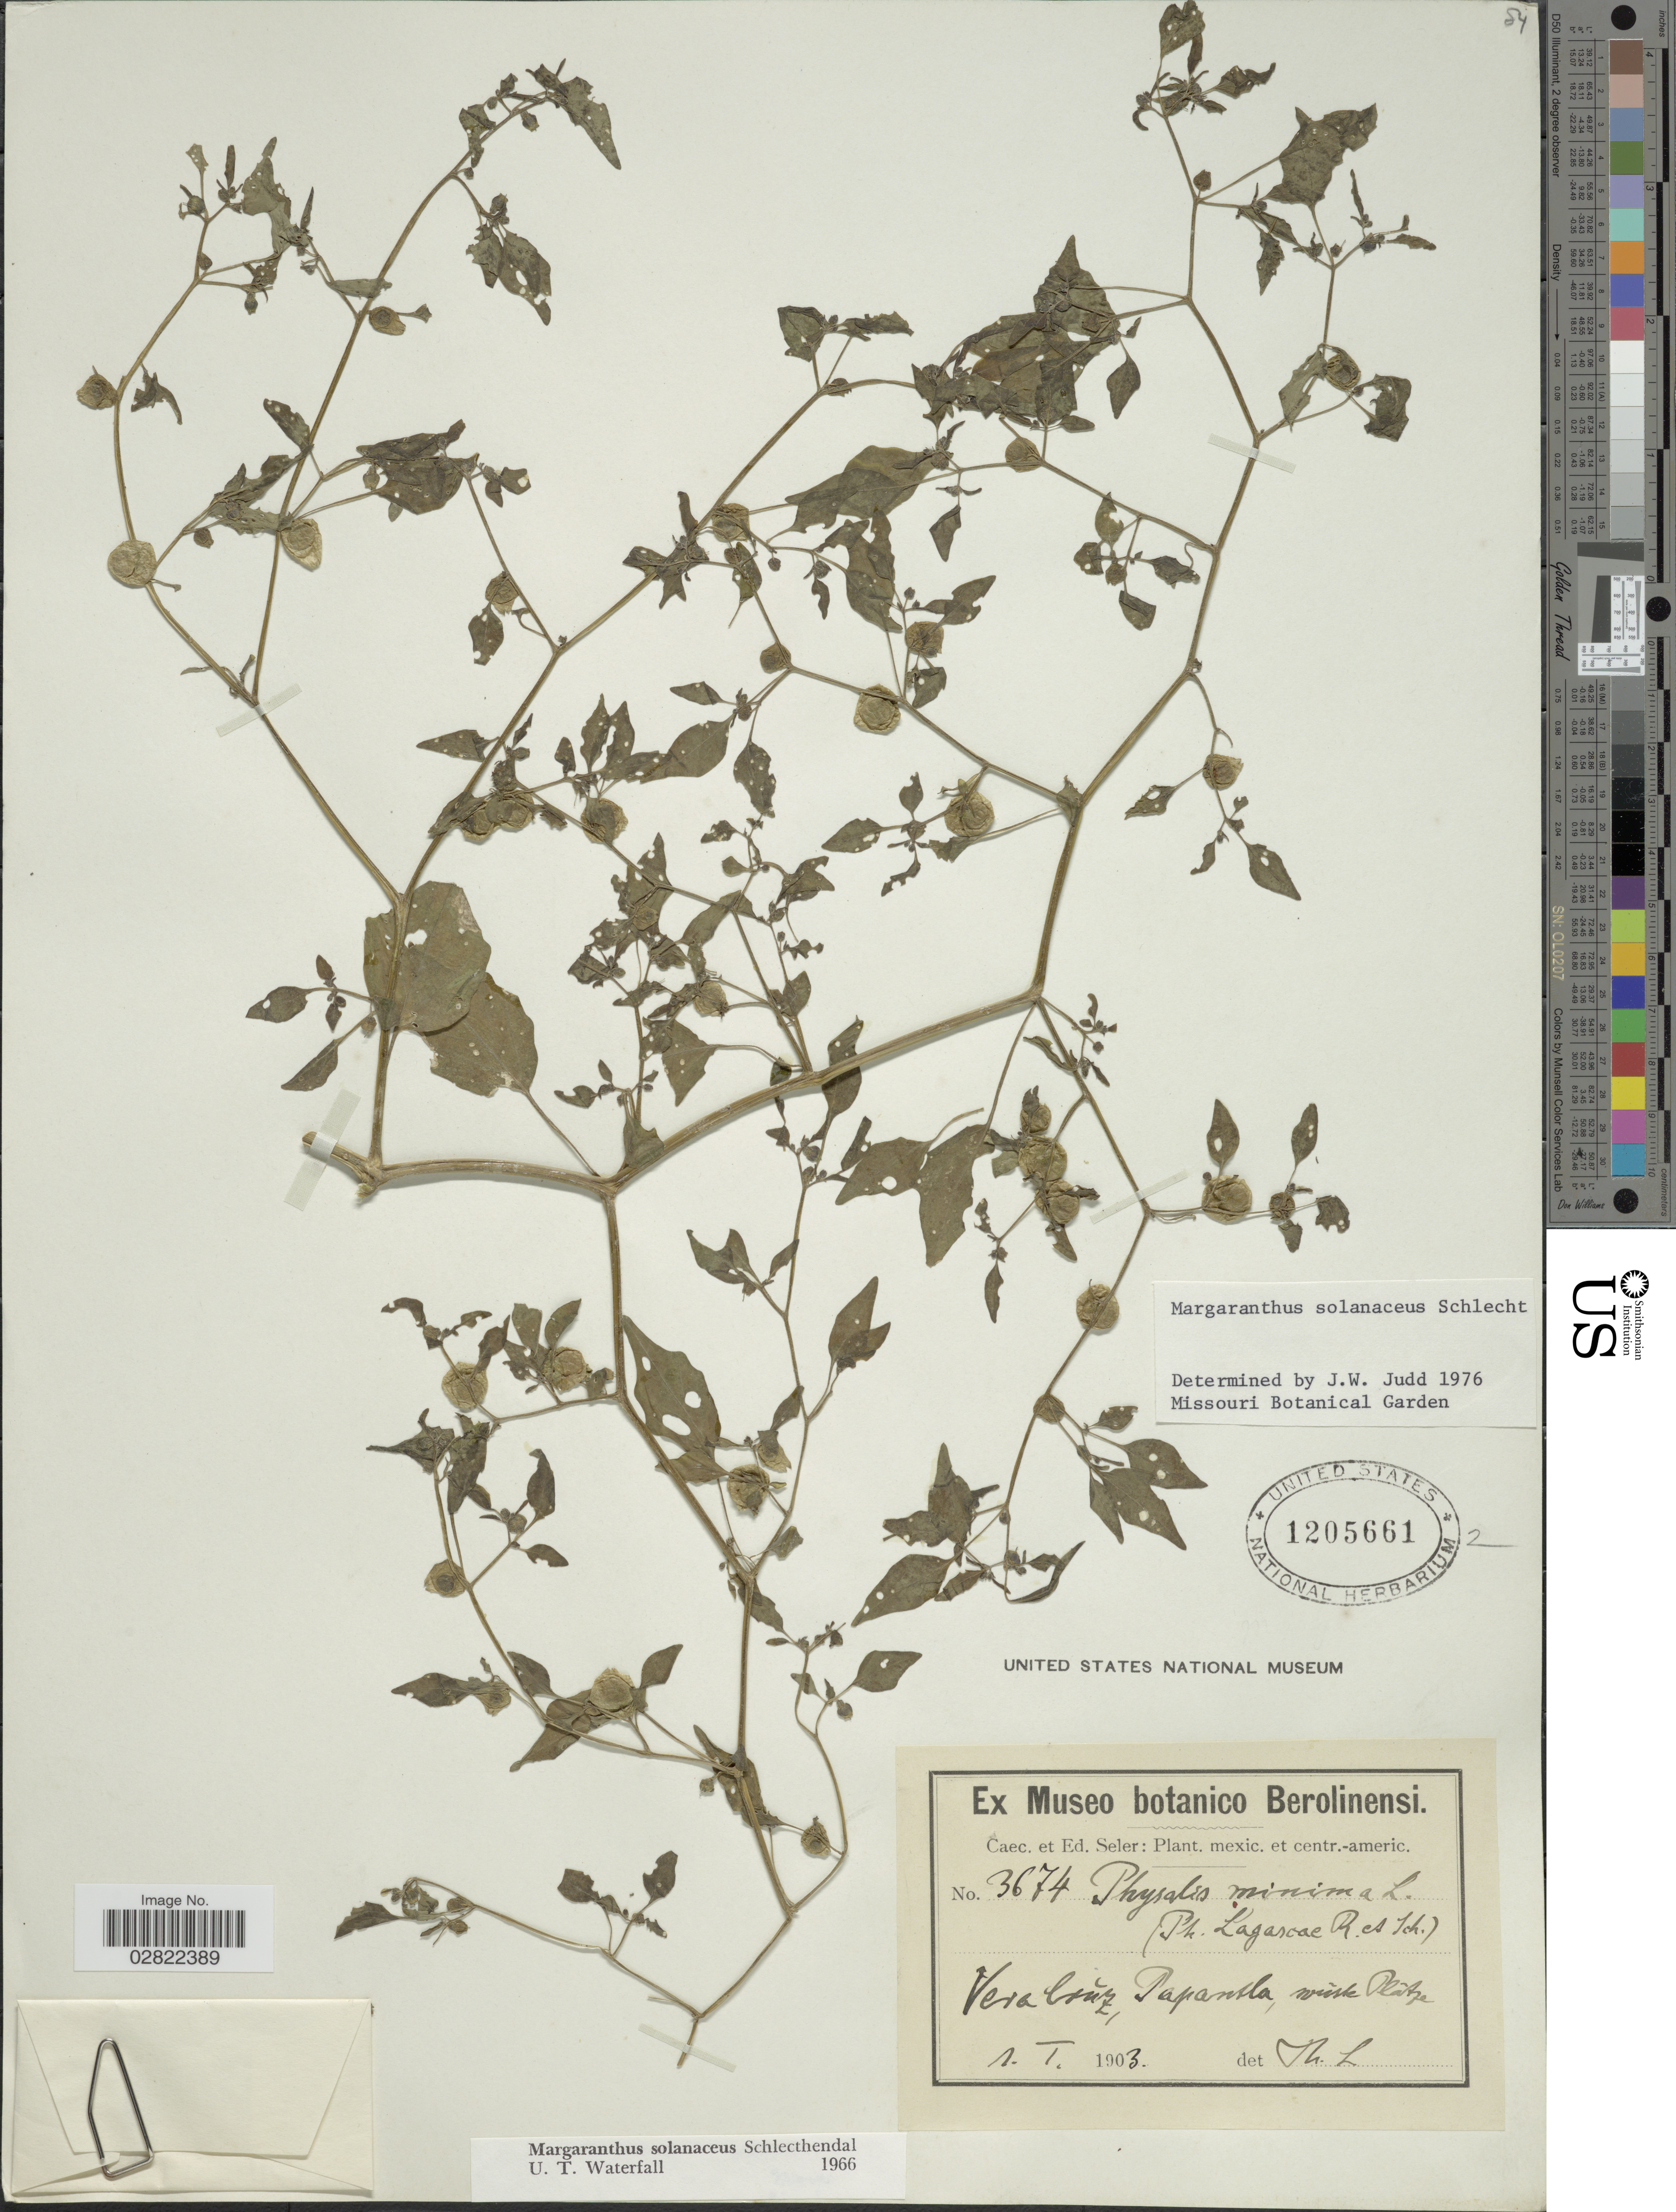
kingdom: Plantae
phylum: Tracheophyta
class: Magnoliopsida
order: Solanales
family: Solanaceae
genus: Margaranthus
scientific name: Margaranthus solanaceus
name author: Schltdl.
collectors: C. Seler & E. G. Seler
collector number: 3674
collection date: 1903-01-01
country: Mexico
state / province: Veracruz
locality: Mexic. et centr.-americ., Papantla.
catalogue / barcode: US 1205661